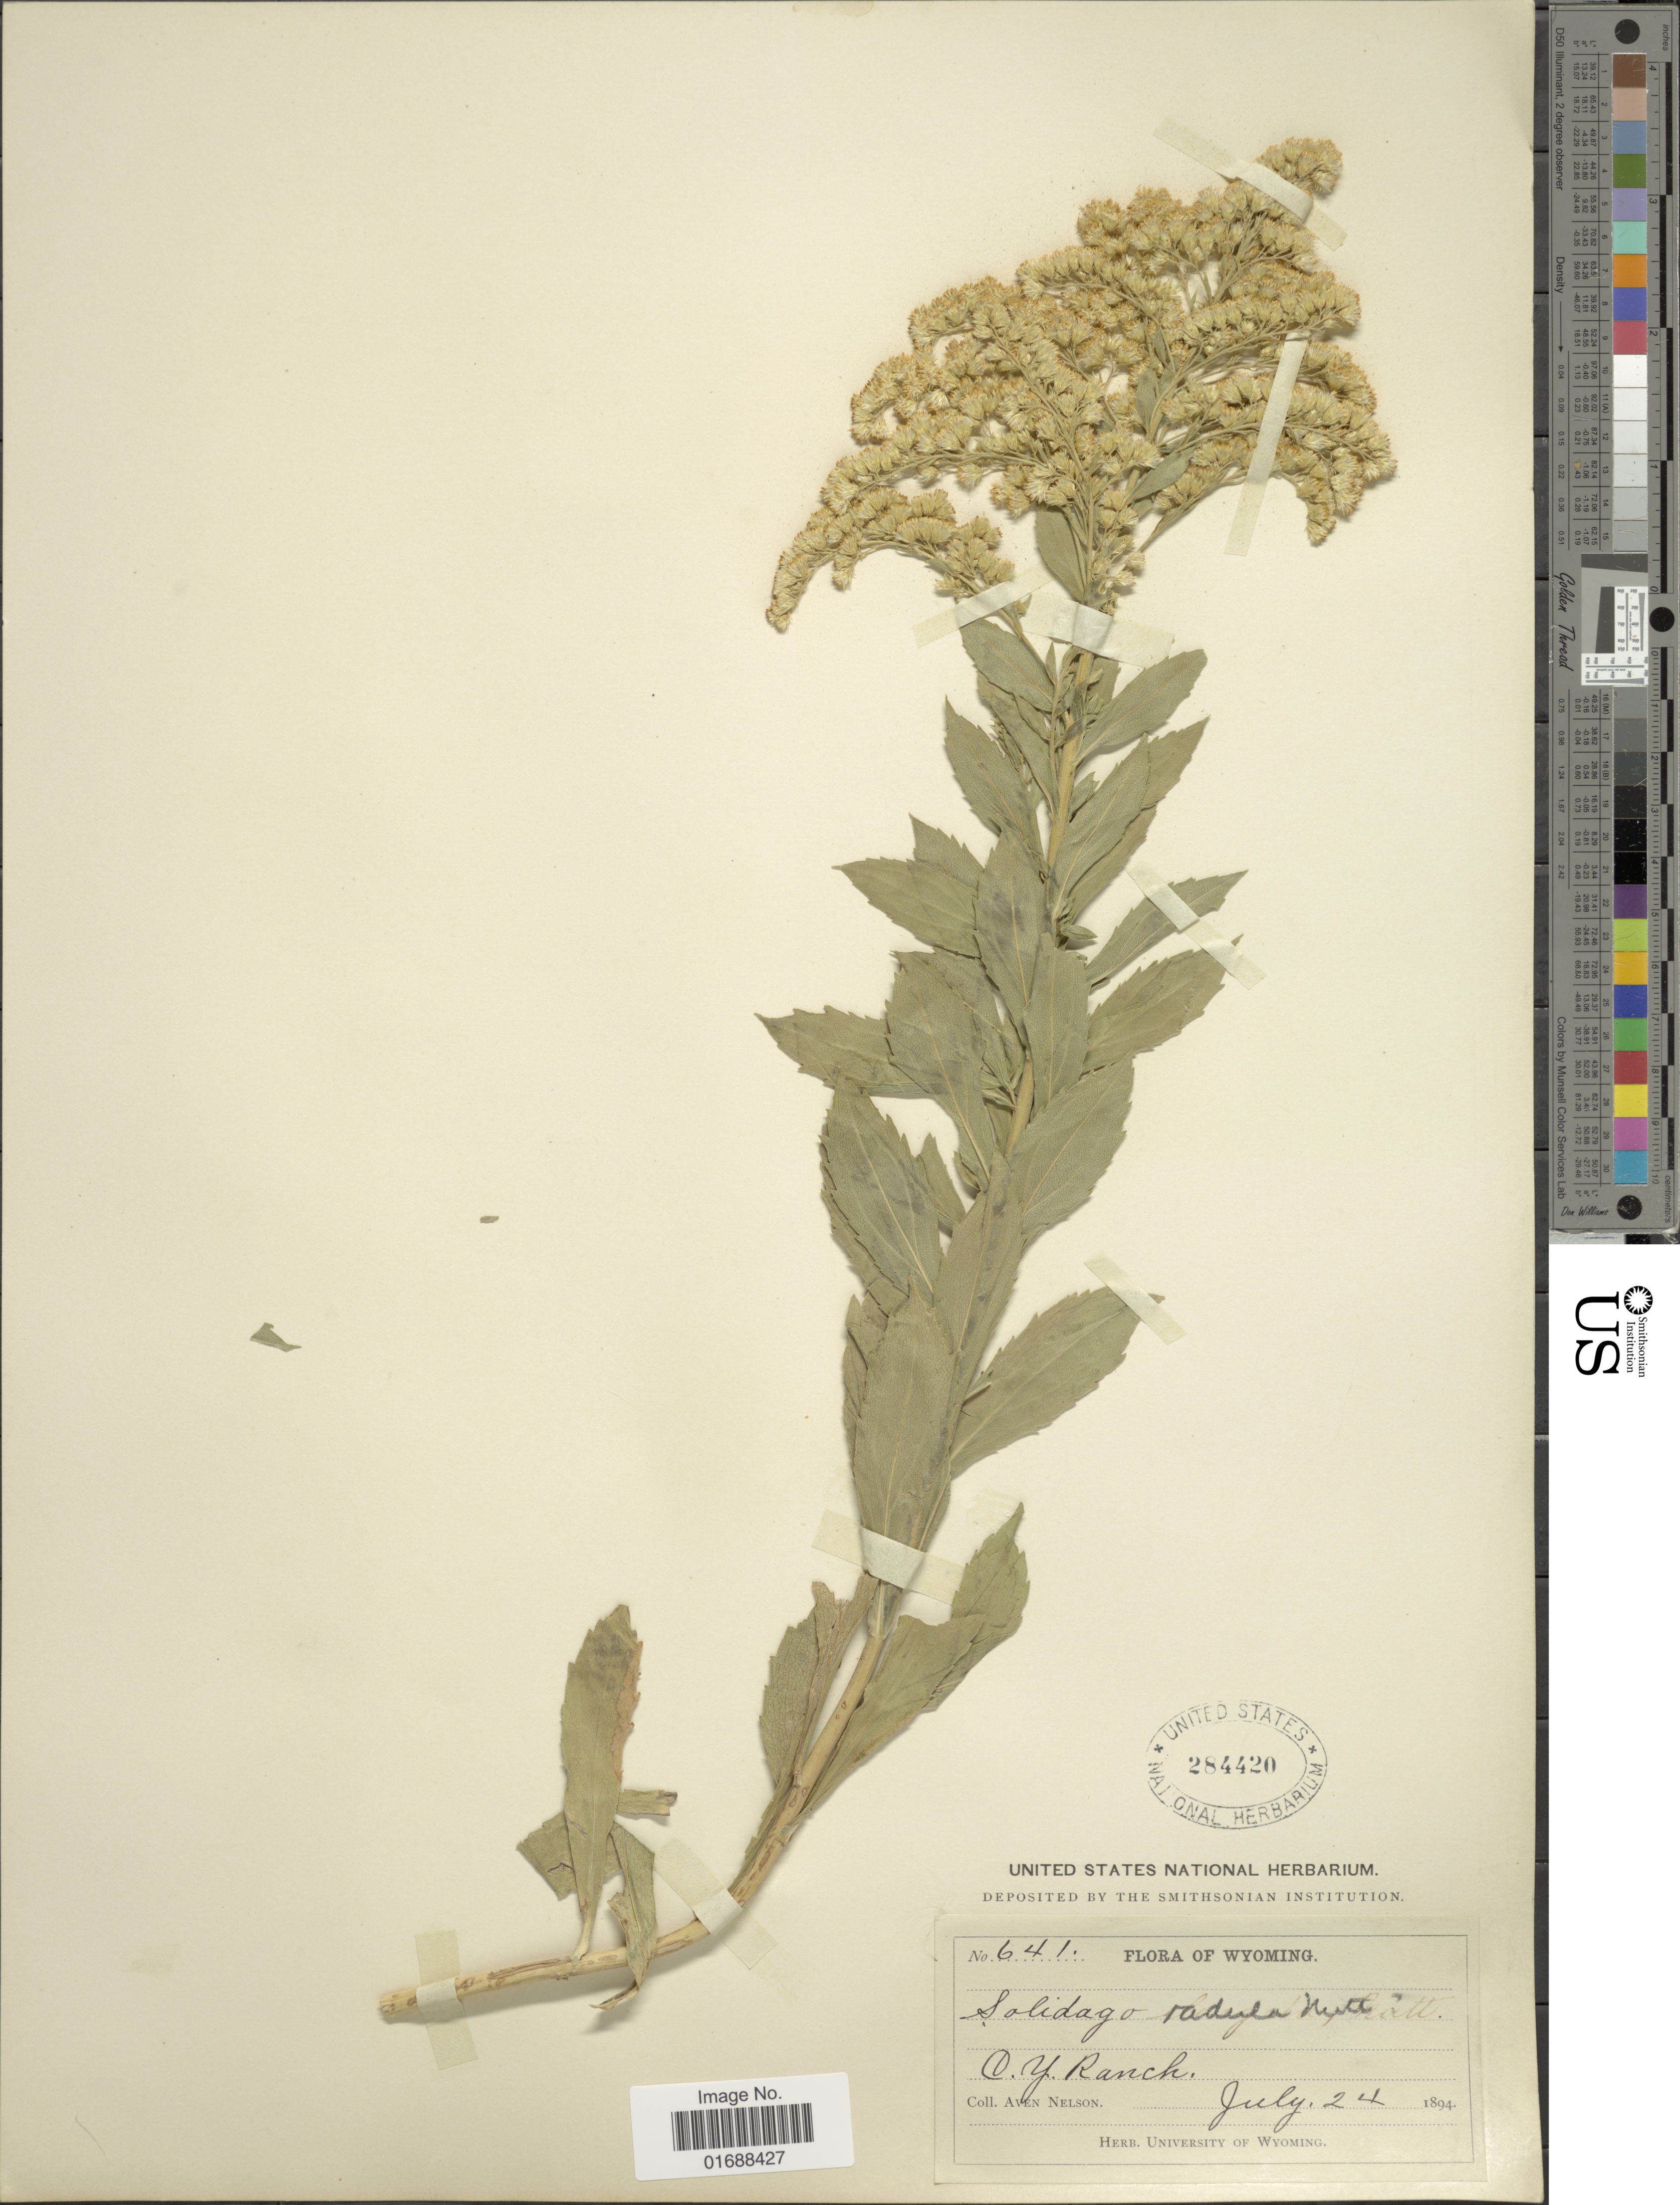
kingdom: Plantae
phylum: Tracheophyta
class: Magnoliopsida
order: Asterales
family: Asteraceae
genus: Solidago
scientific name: Solidago mollis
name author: Bartl.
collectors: A. Nelson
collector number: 641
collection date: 1894-07-24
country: United States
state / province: Wyoming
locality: C. Y. Ranch.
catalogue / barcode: US 284420